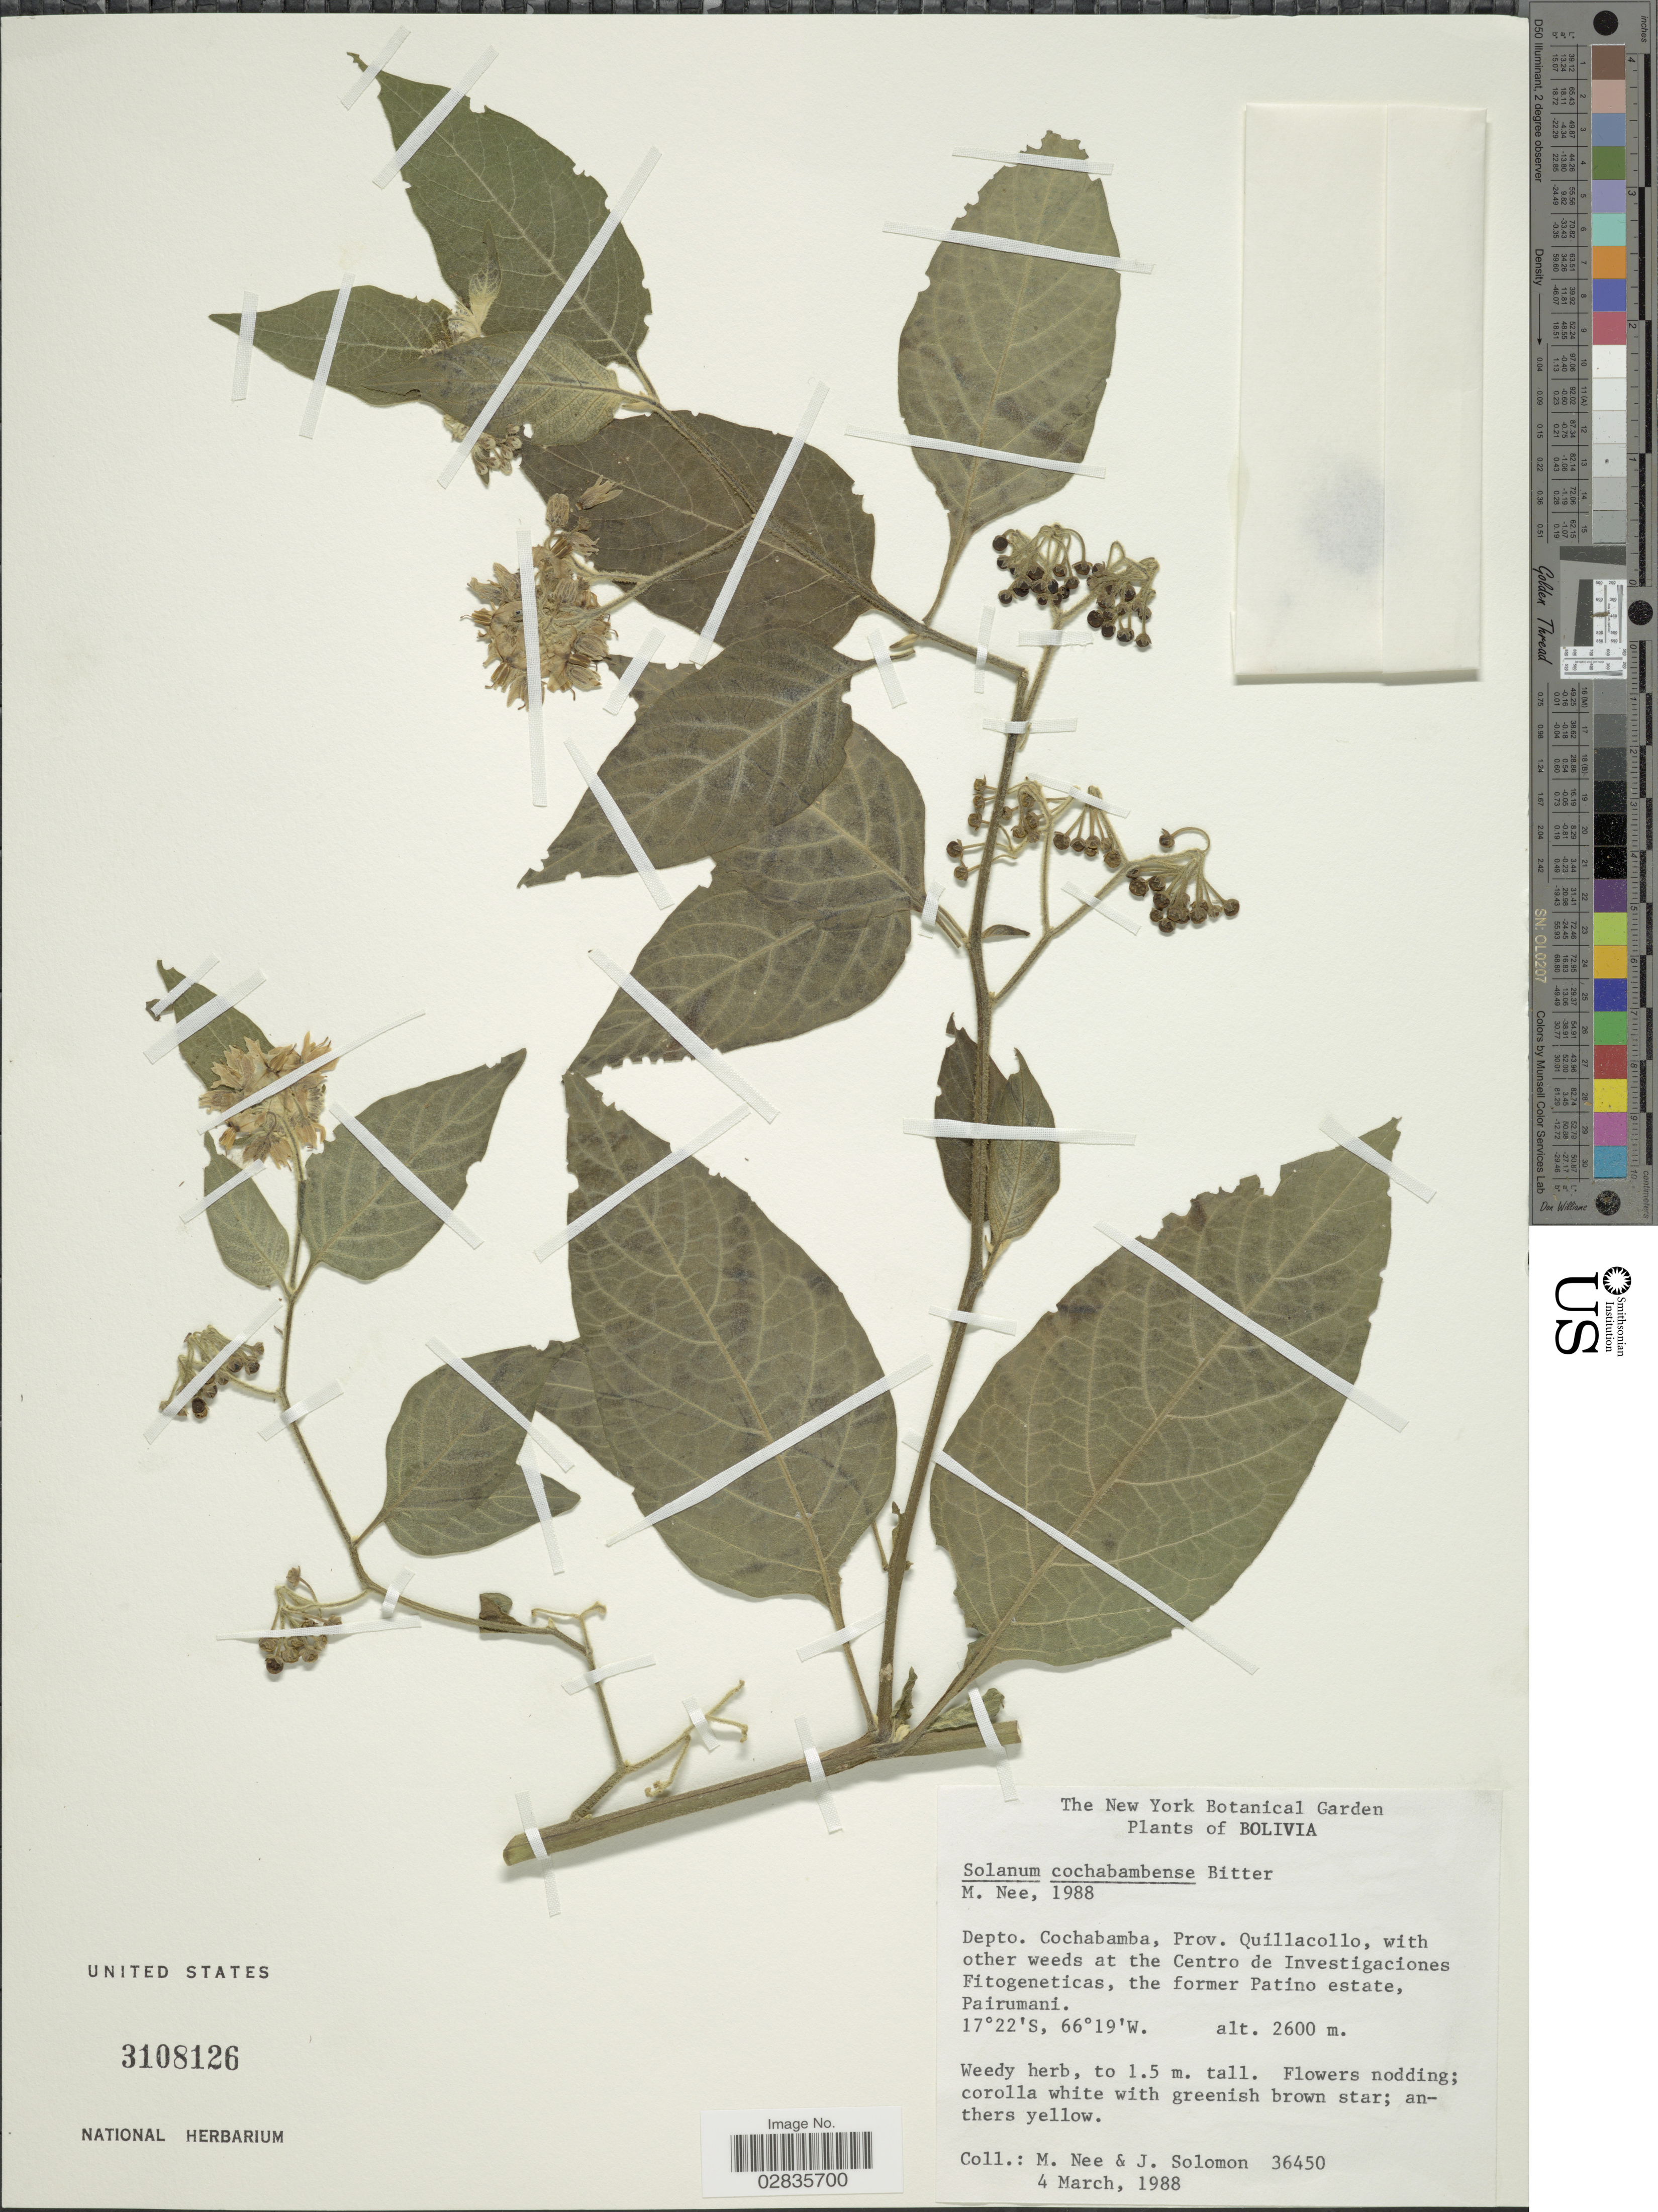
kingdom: Plantae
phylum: Tracheophyta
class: Magnoliopsida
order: Solanales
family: Solanaceae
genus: Solanum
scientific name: Solanum cochabambense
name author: Bitter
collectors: M. Nee & J. Solomon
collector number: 36450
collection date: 1988-03-04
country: Bolivia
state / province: Cochabamba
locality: Depto. Cochabamba, Prov. Quillacollo, Centro de Investigaciones Fitogeneticas, the former Patino estate, Pairumani.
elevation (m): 2600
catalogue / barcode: US 3108126